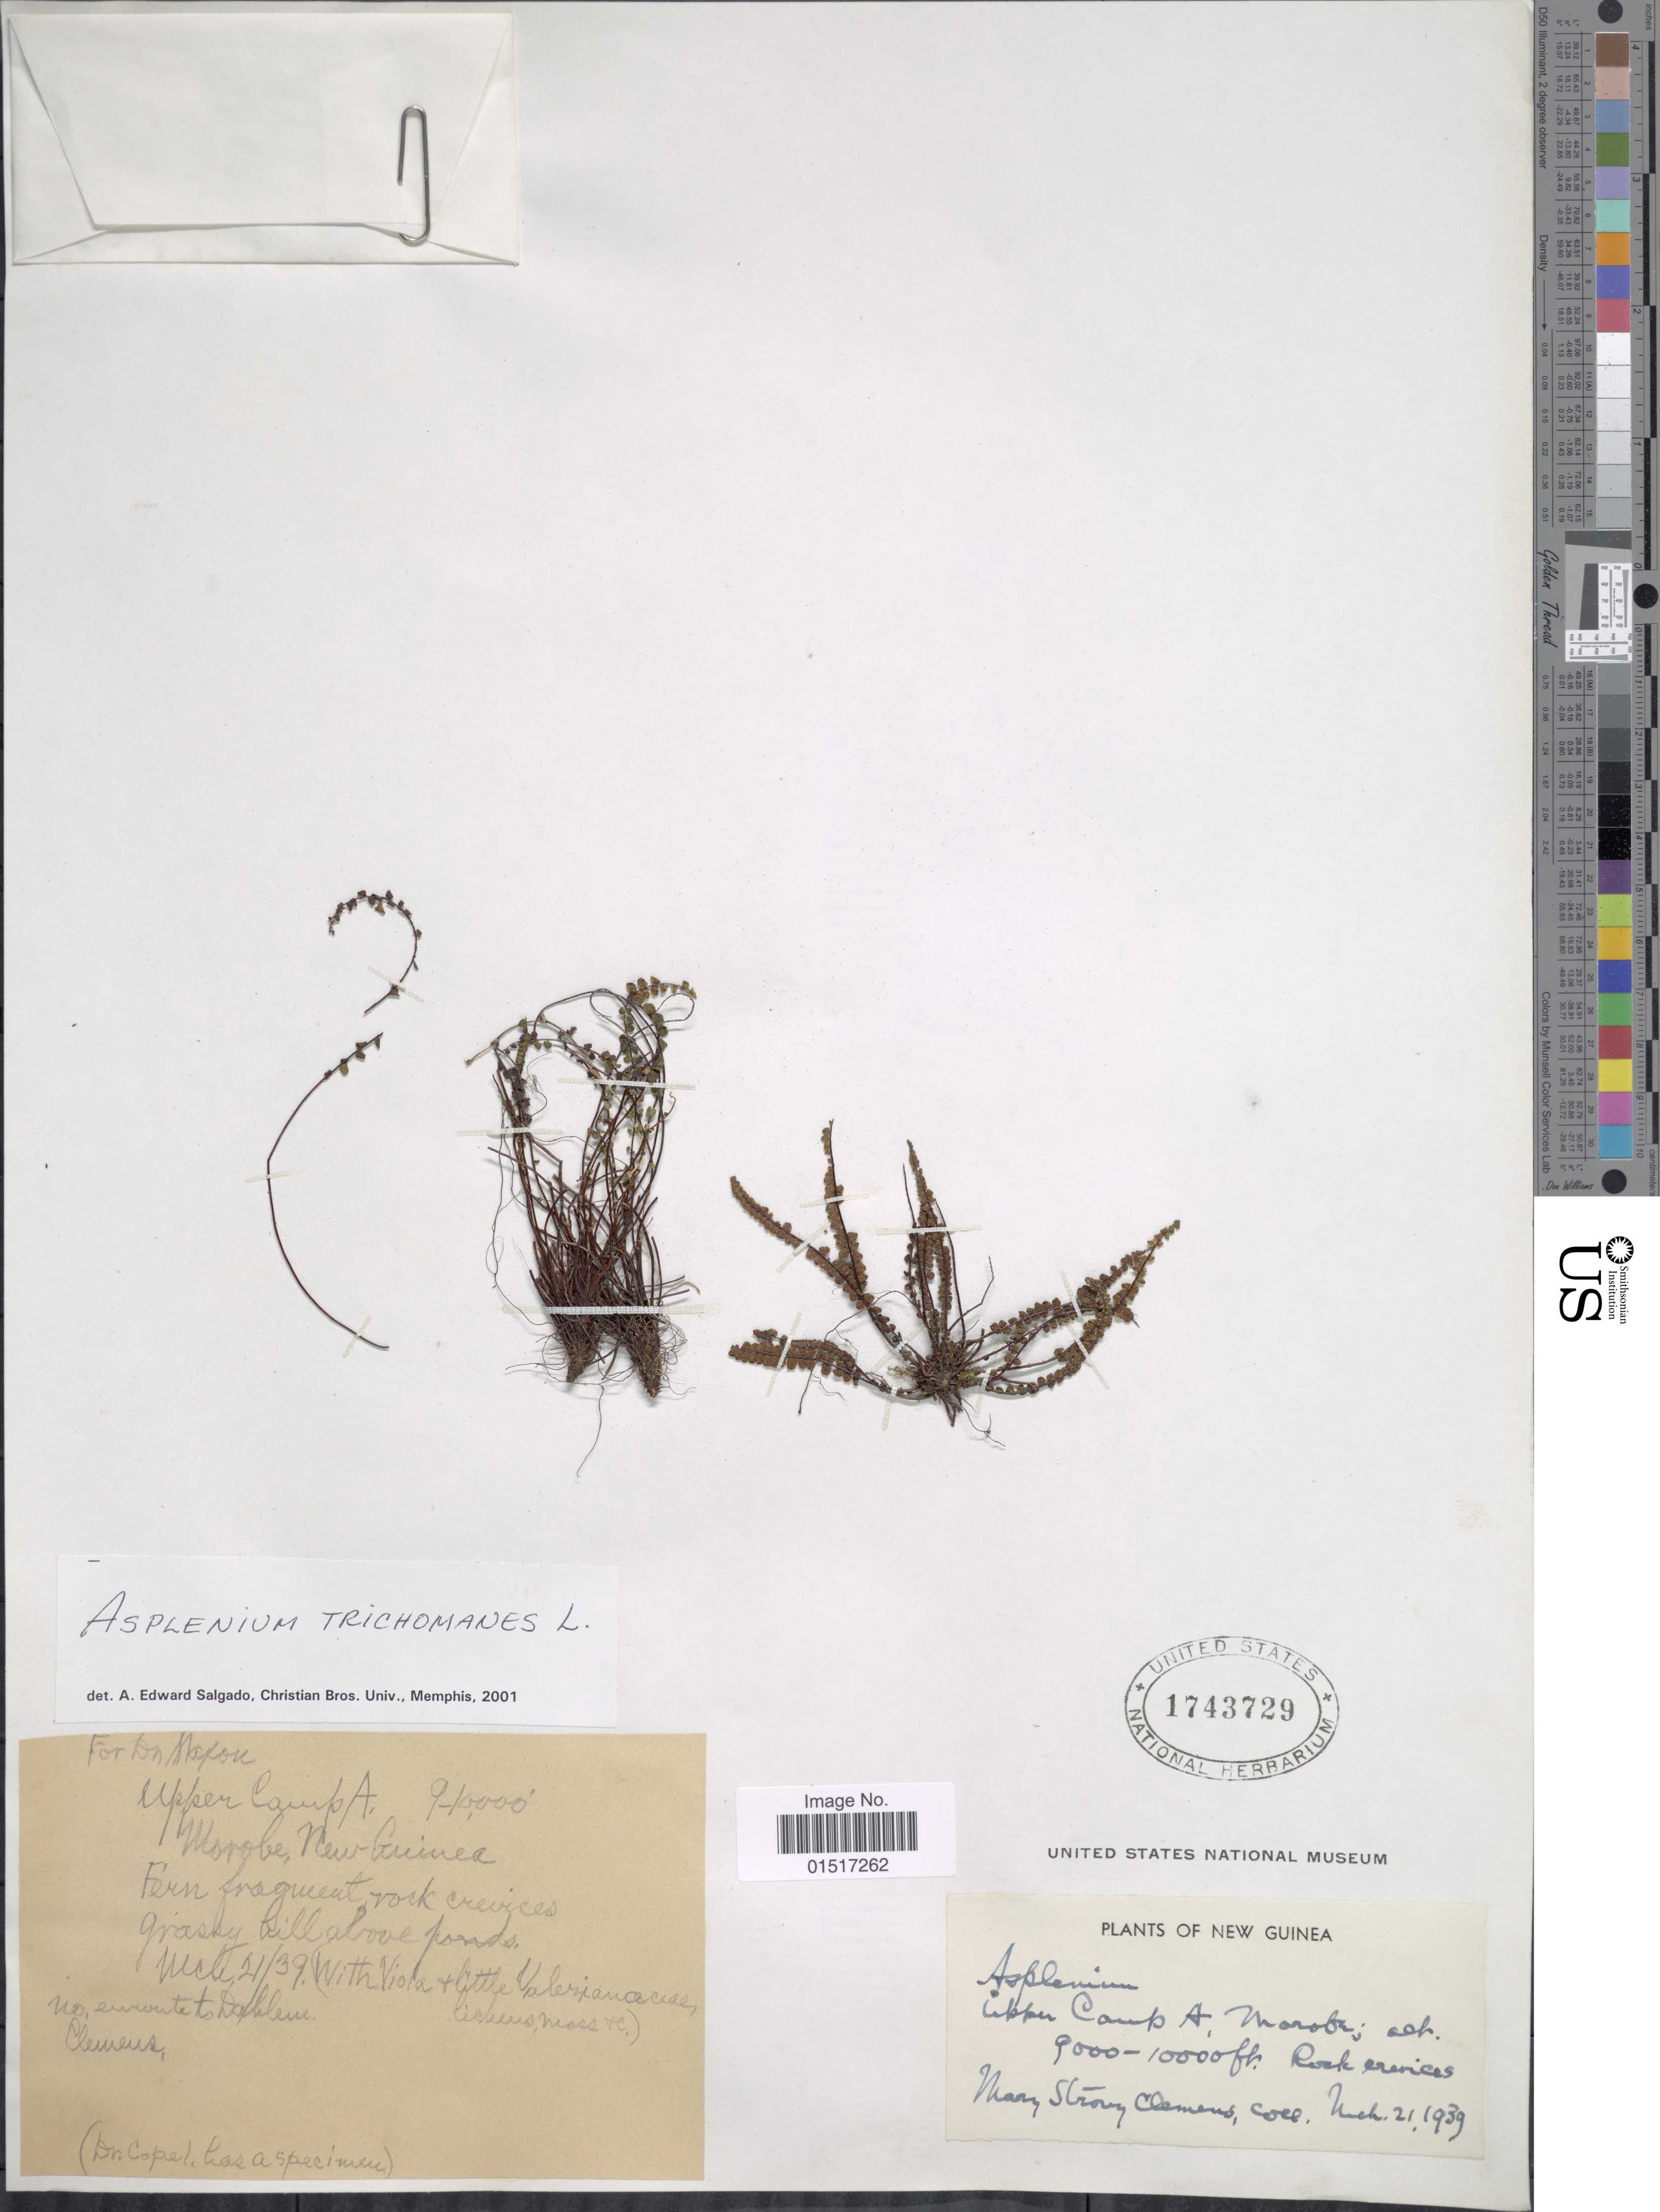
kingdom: Plantae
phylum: Tracheophyta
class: Polypodiopsida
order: Polypodiales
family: Aspleniaceae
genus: Asplenium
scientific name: Asplenium trichomanes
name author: L.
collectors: M. S. Clemens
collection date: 1939-03-21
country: Papua New Guinea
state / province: Morobe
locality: New Guinea. Upper Camp A. [interpreted]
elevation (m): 2743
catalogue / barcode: US 1743729